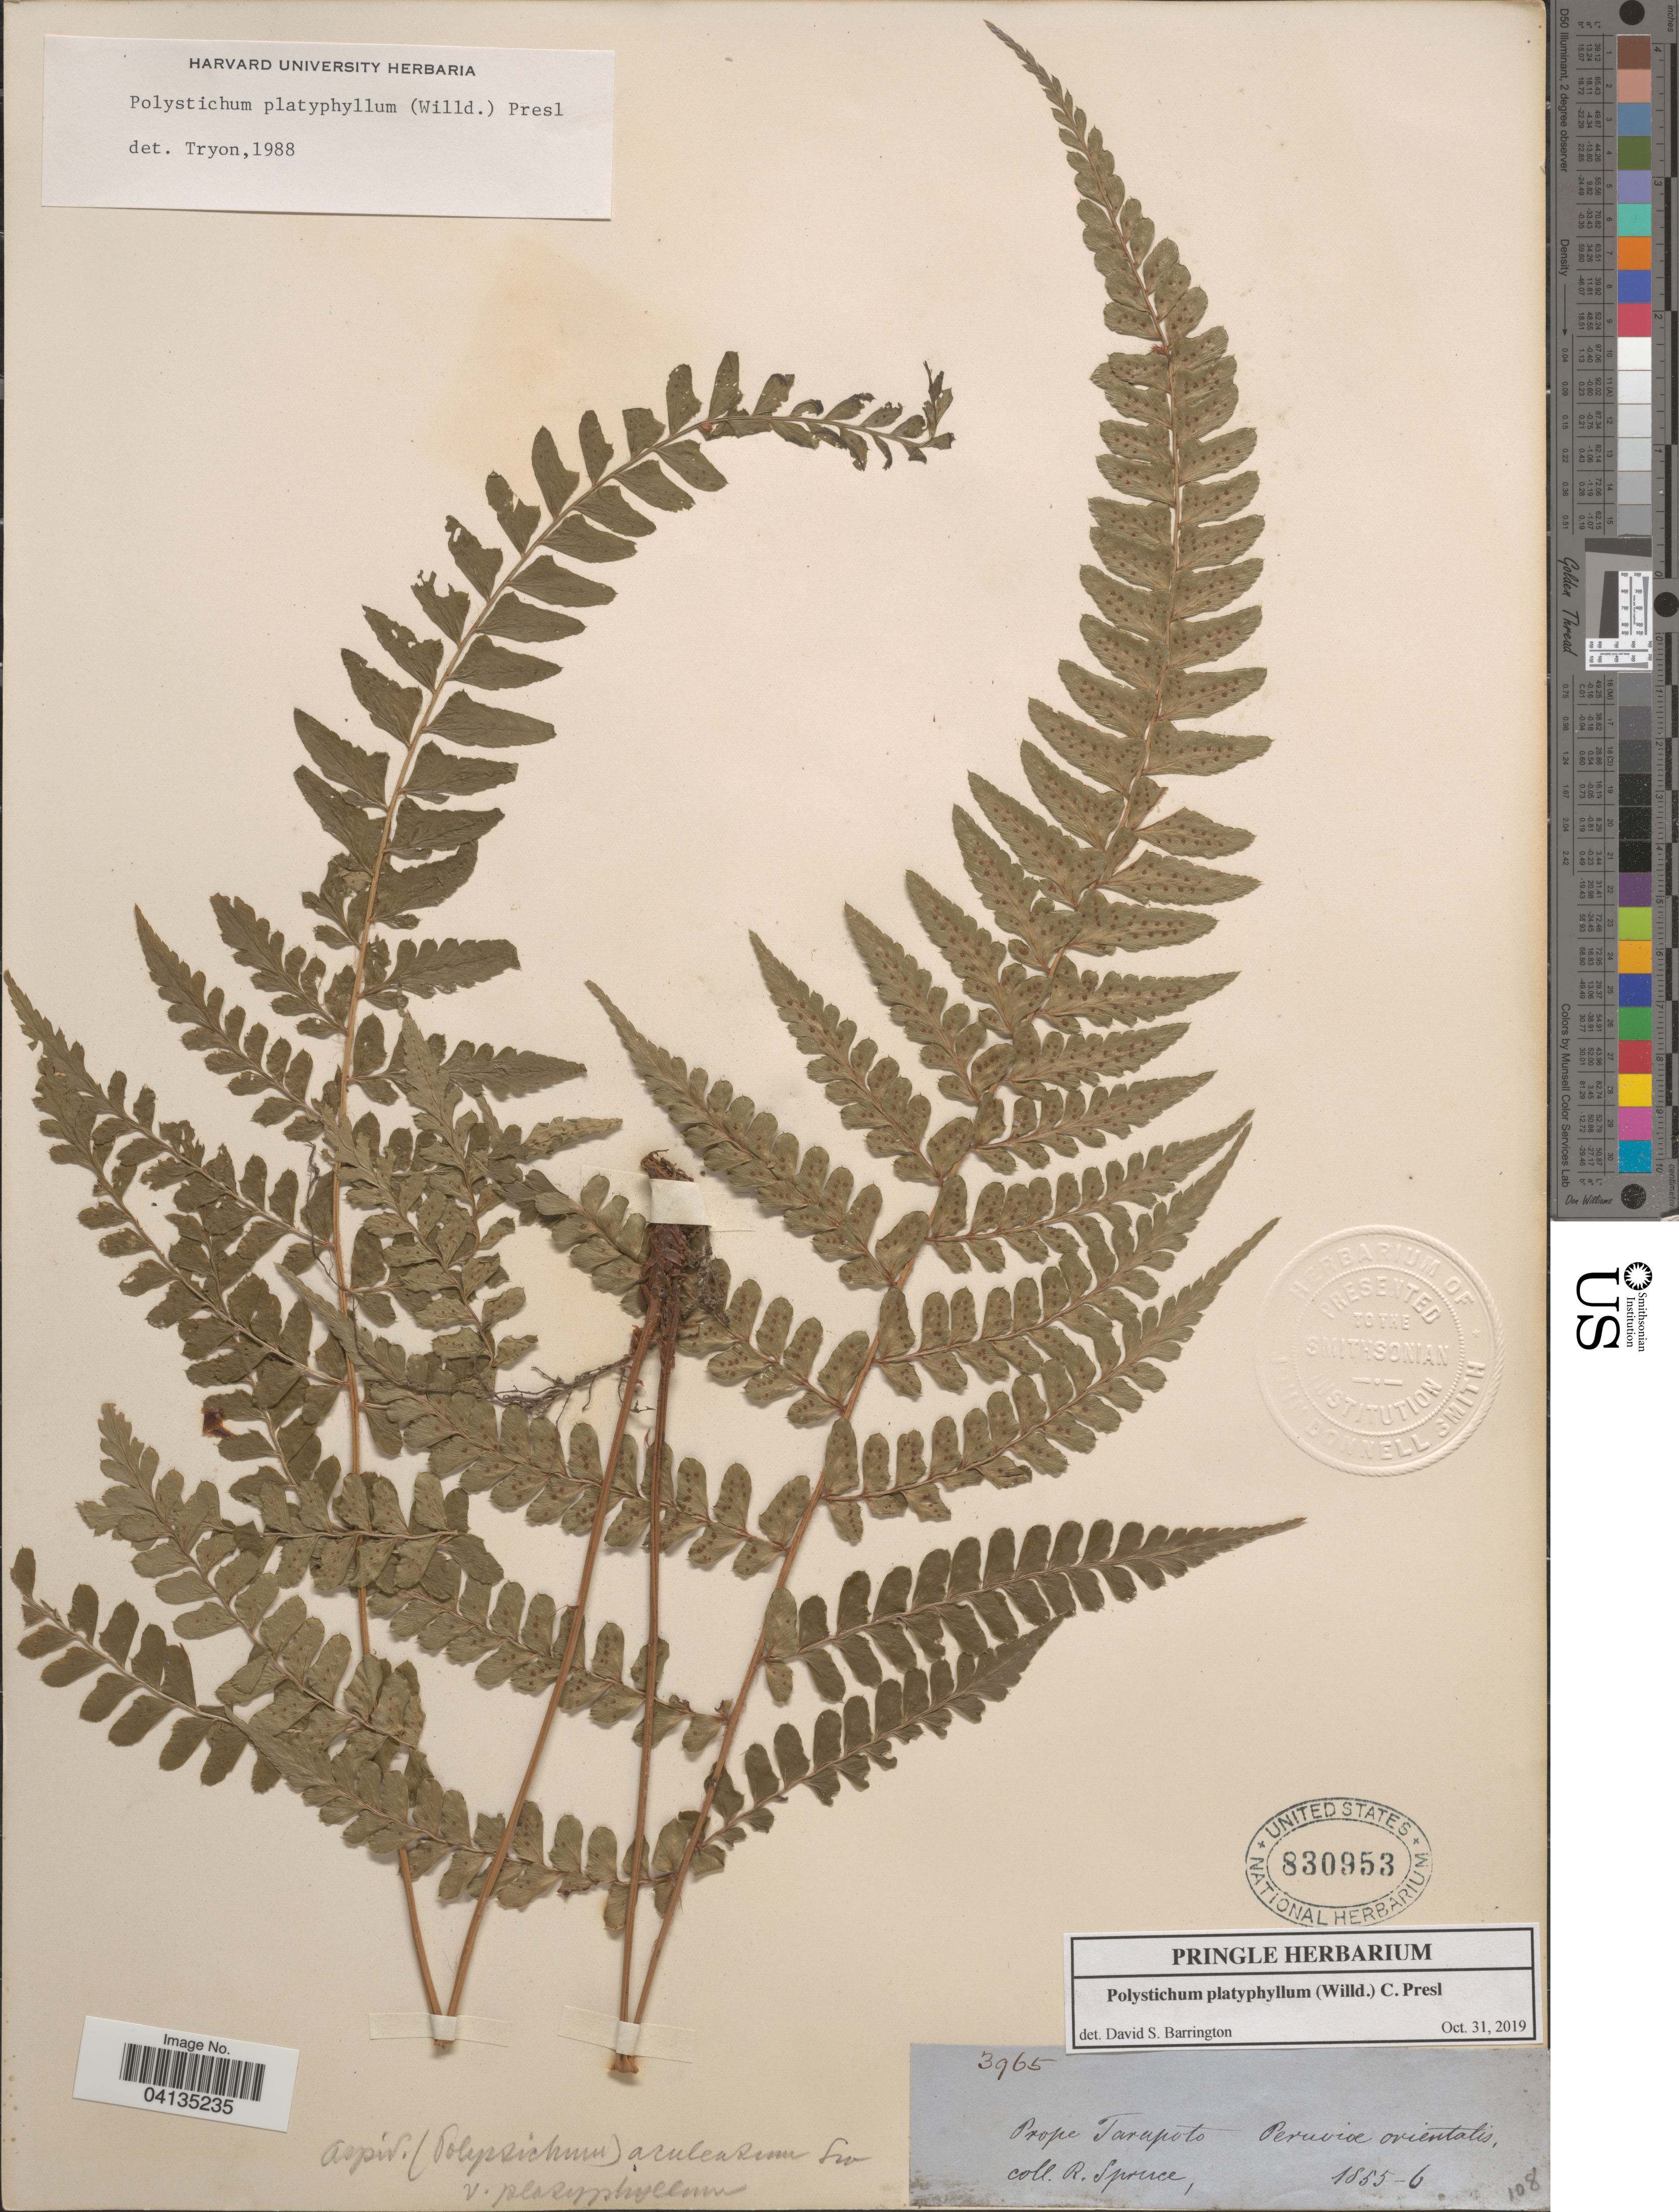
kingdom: Plantae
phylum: Tracheophyta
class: Polypodiopsida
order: Polypodiales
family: Dryopteridaceae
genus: Polystichum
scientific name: Polystichum platyphyllum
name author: (Willd.) C. Presl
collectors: R. Spruce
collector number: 3965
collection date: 1855/1856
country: Peru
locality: Prope Tarapoto. Peruviae orientalis.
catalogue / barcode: US 830953